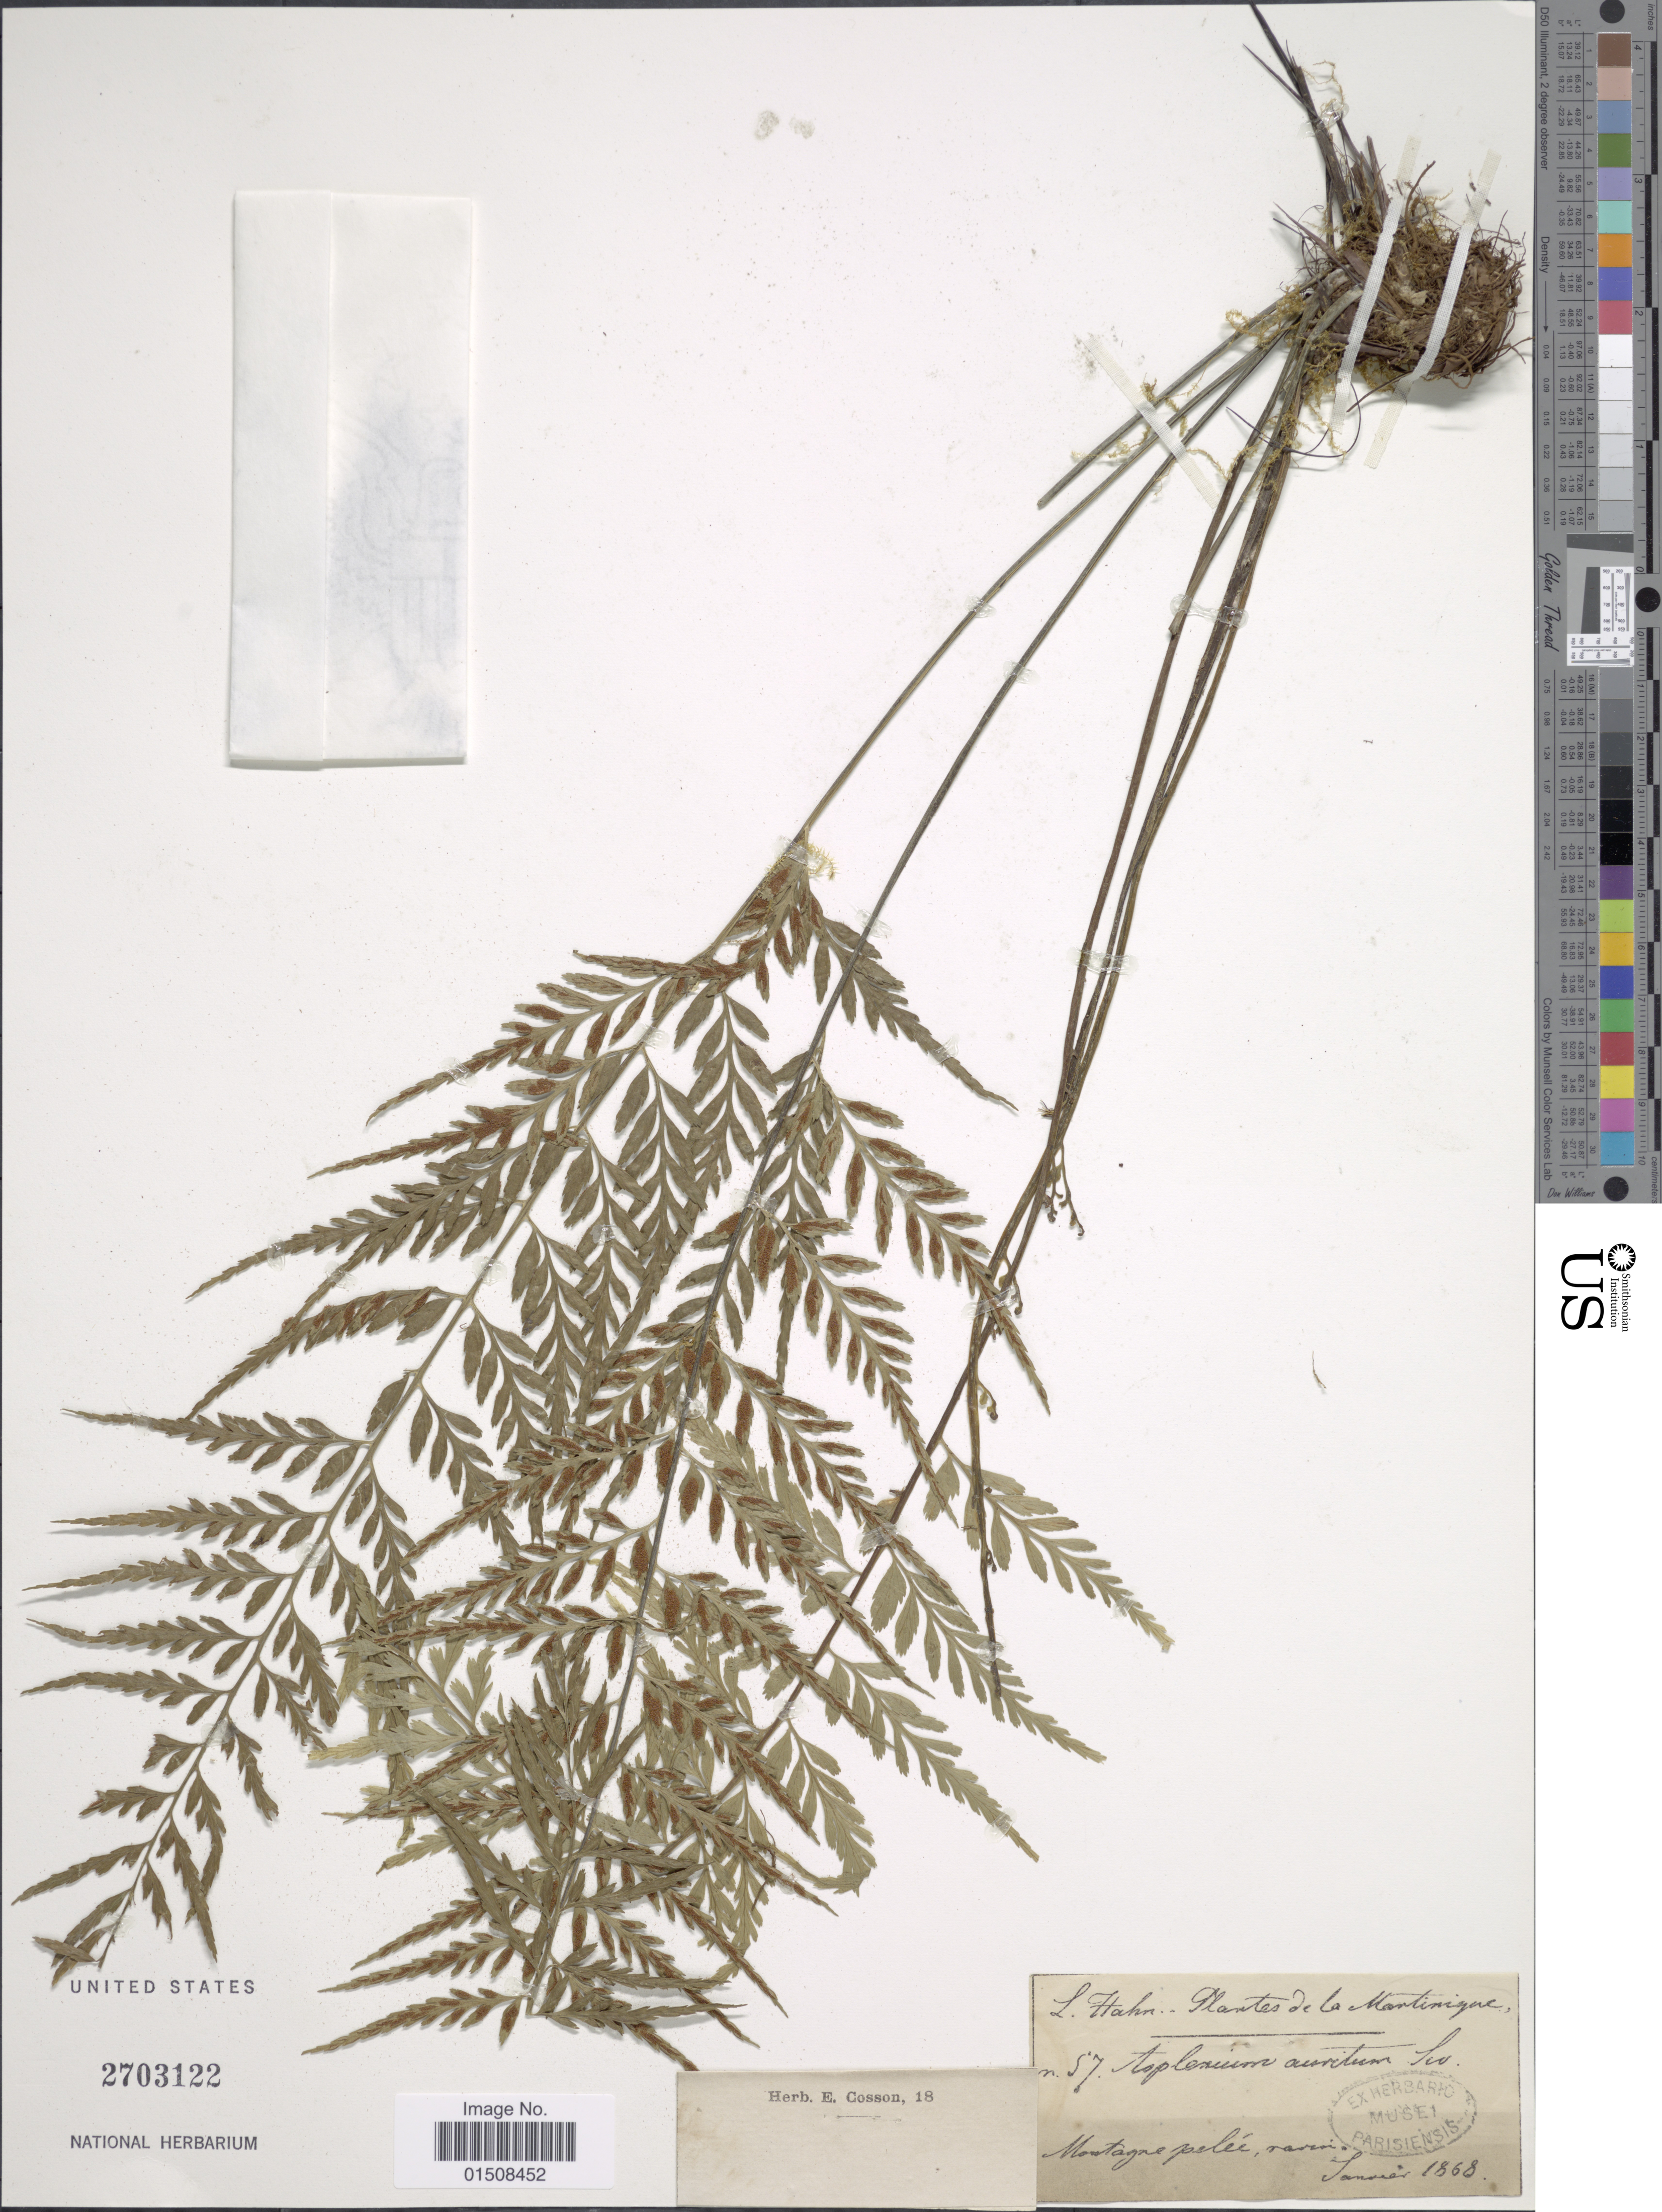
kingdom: Plantae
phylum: Tracheophyta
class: Polypodiopsida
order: Polypodiales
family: Aspleniaceae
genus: Asplenium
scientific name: Asplenium auritum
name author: Sw.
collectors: L. Hahn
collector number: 57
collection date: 1868-01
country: Martinique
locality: Montagne pelee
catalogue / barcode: US 2703122